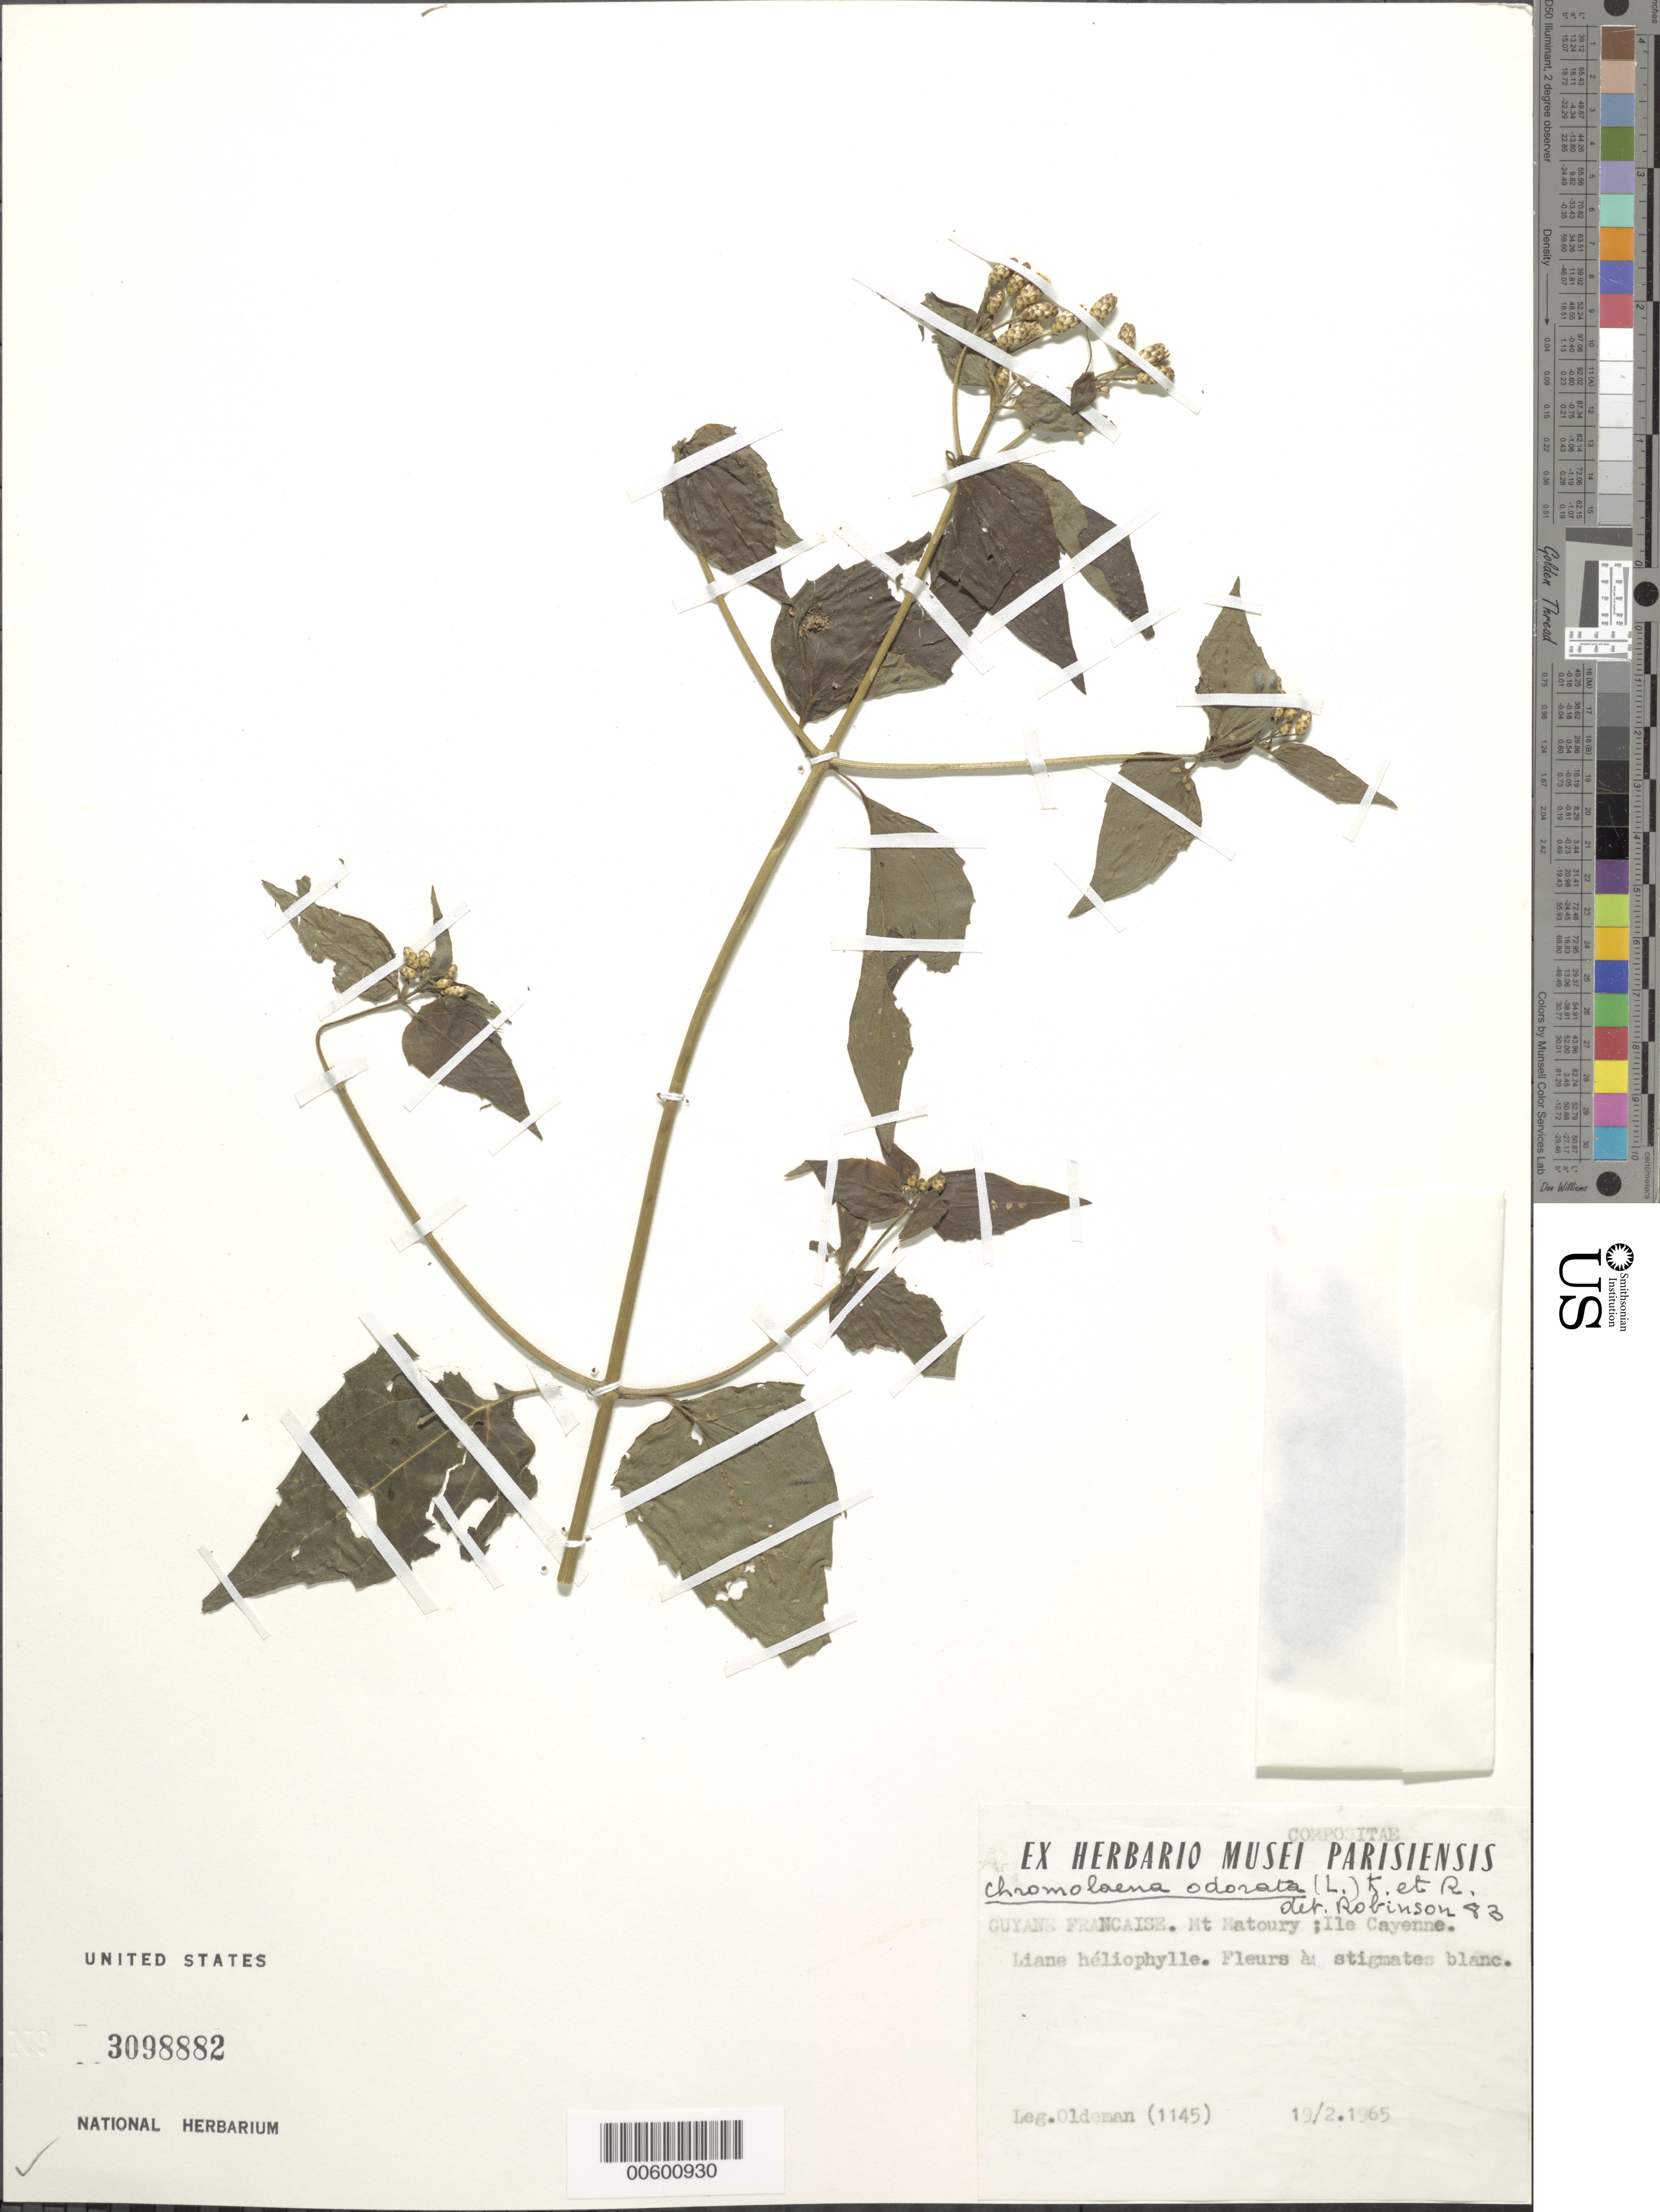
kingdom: Plantae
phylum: Tracheophyta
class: Magnoliopsida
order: Asterales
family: Asteraceae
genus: Chromolaena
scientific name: Chromolaena odorata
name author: (L.) R.M. King & H. Rob.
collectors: R. Oldeman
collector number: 1145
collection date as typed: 19-Feb-65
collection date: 1965-02-19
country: French Guiana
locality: Mont Grand Matoury, Ile de Cayenne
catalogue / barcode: US 3098882